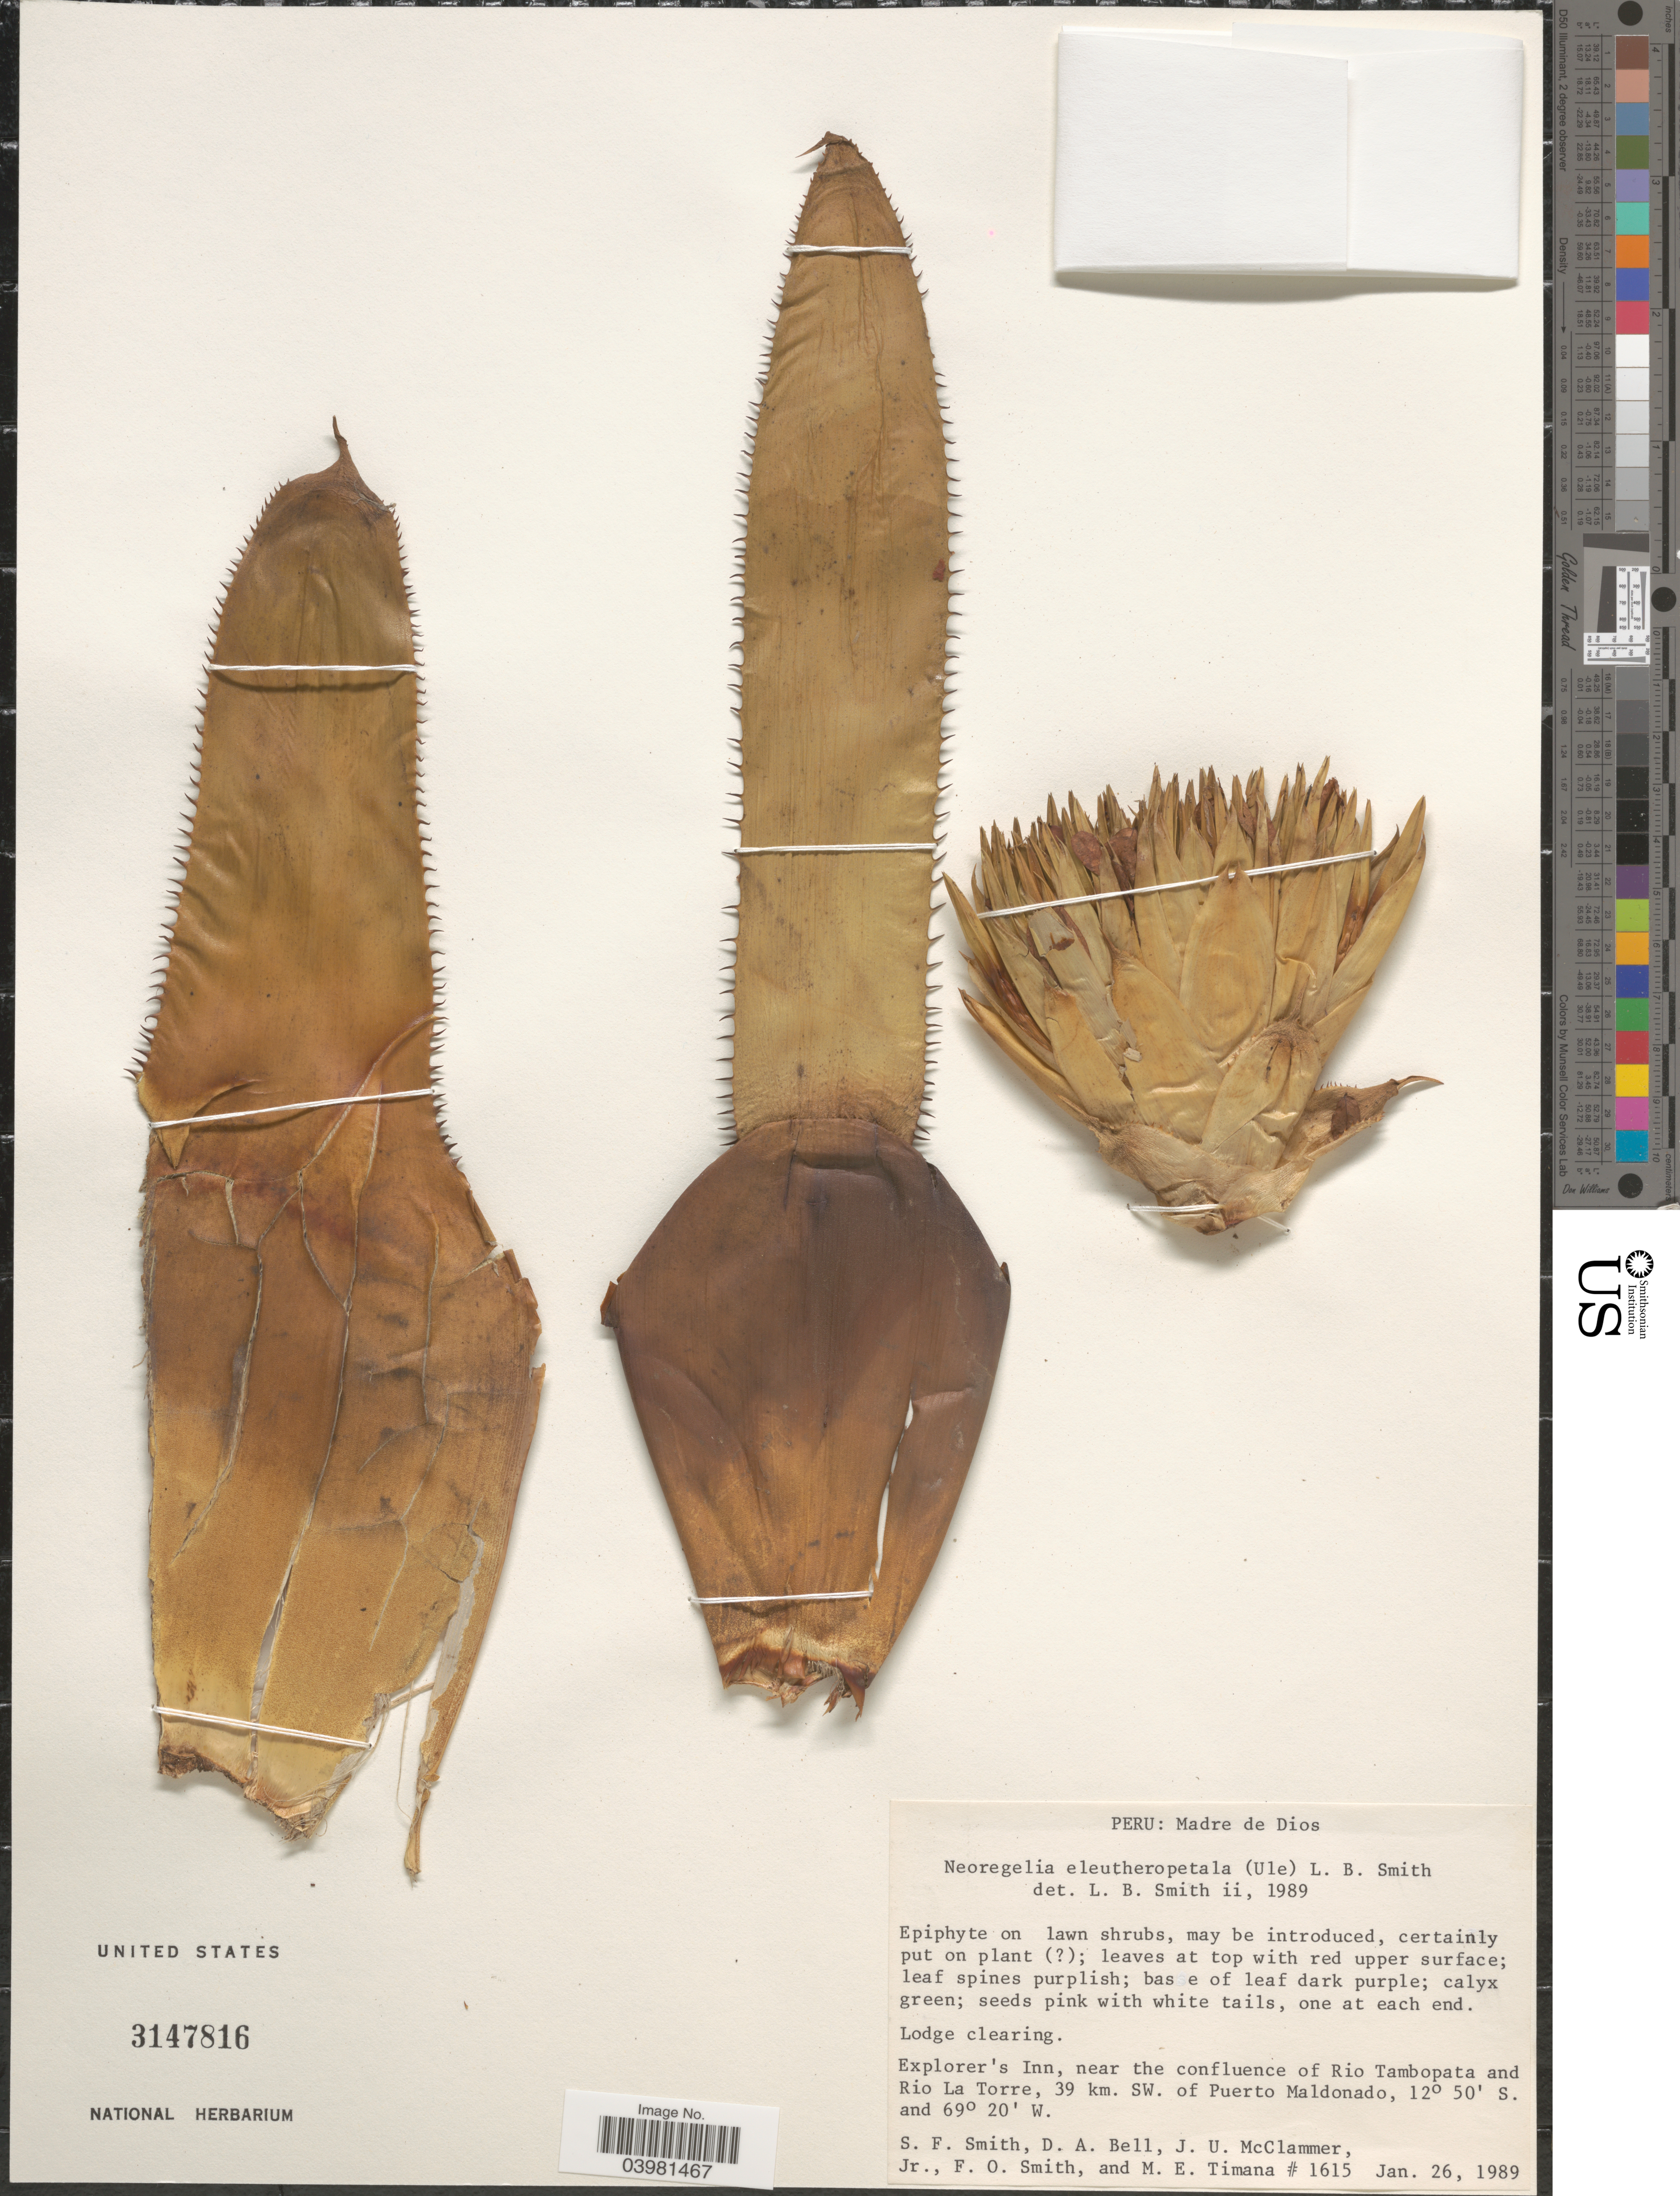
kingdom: Plantae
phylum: Tracheophyta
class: Liliopsida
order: Poales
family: Bromeliaceae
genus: Neoregelia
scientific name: Neoregelia eleutheropetala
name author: (Ule) L.B. Sm.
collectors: S.F. Smith, D. A. Bell, J. McClammer Jr. & F. Smith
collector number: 1615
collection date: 1989-01-26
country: Peru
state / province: Madre de Dios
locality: Explorer's Inn, near the confluence of Rio Tambopata and Rio La Torre, 39 km. SW. of Puerto Maldonado.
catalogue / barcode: US 3147816